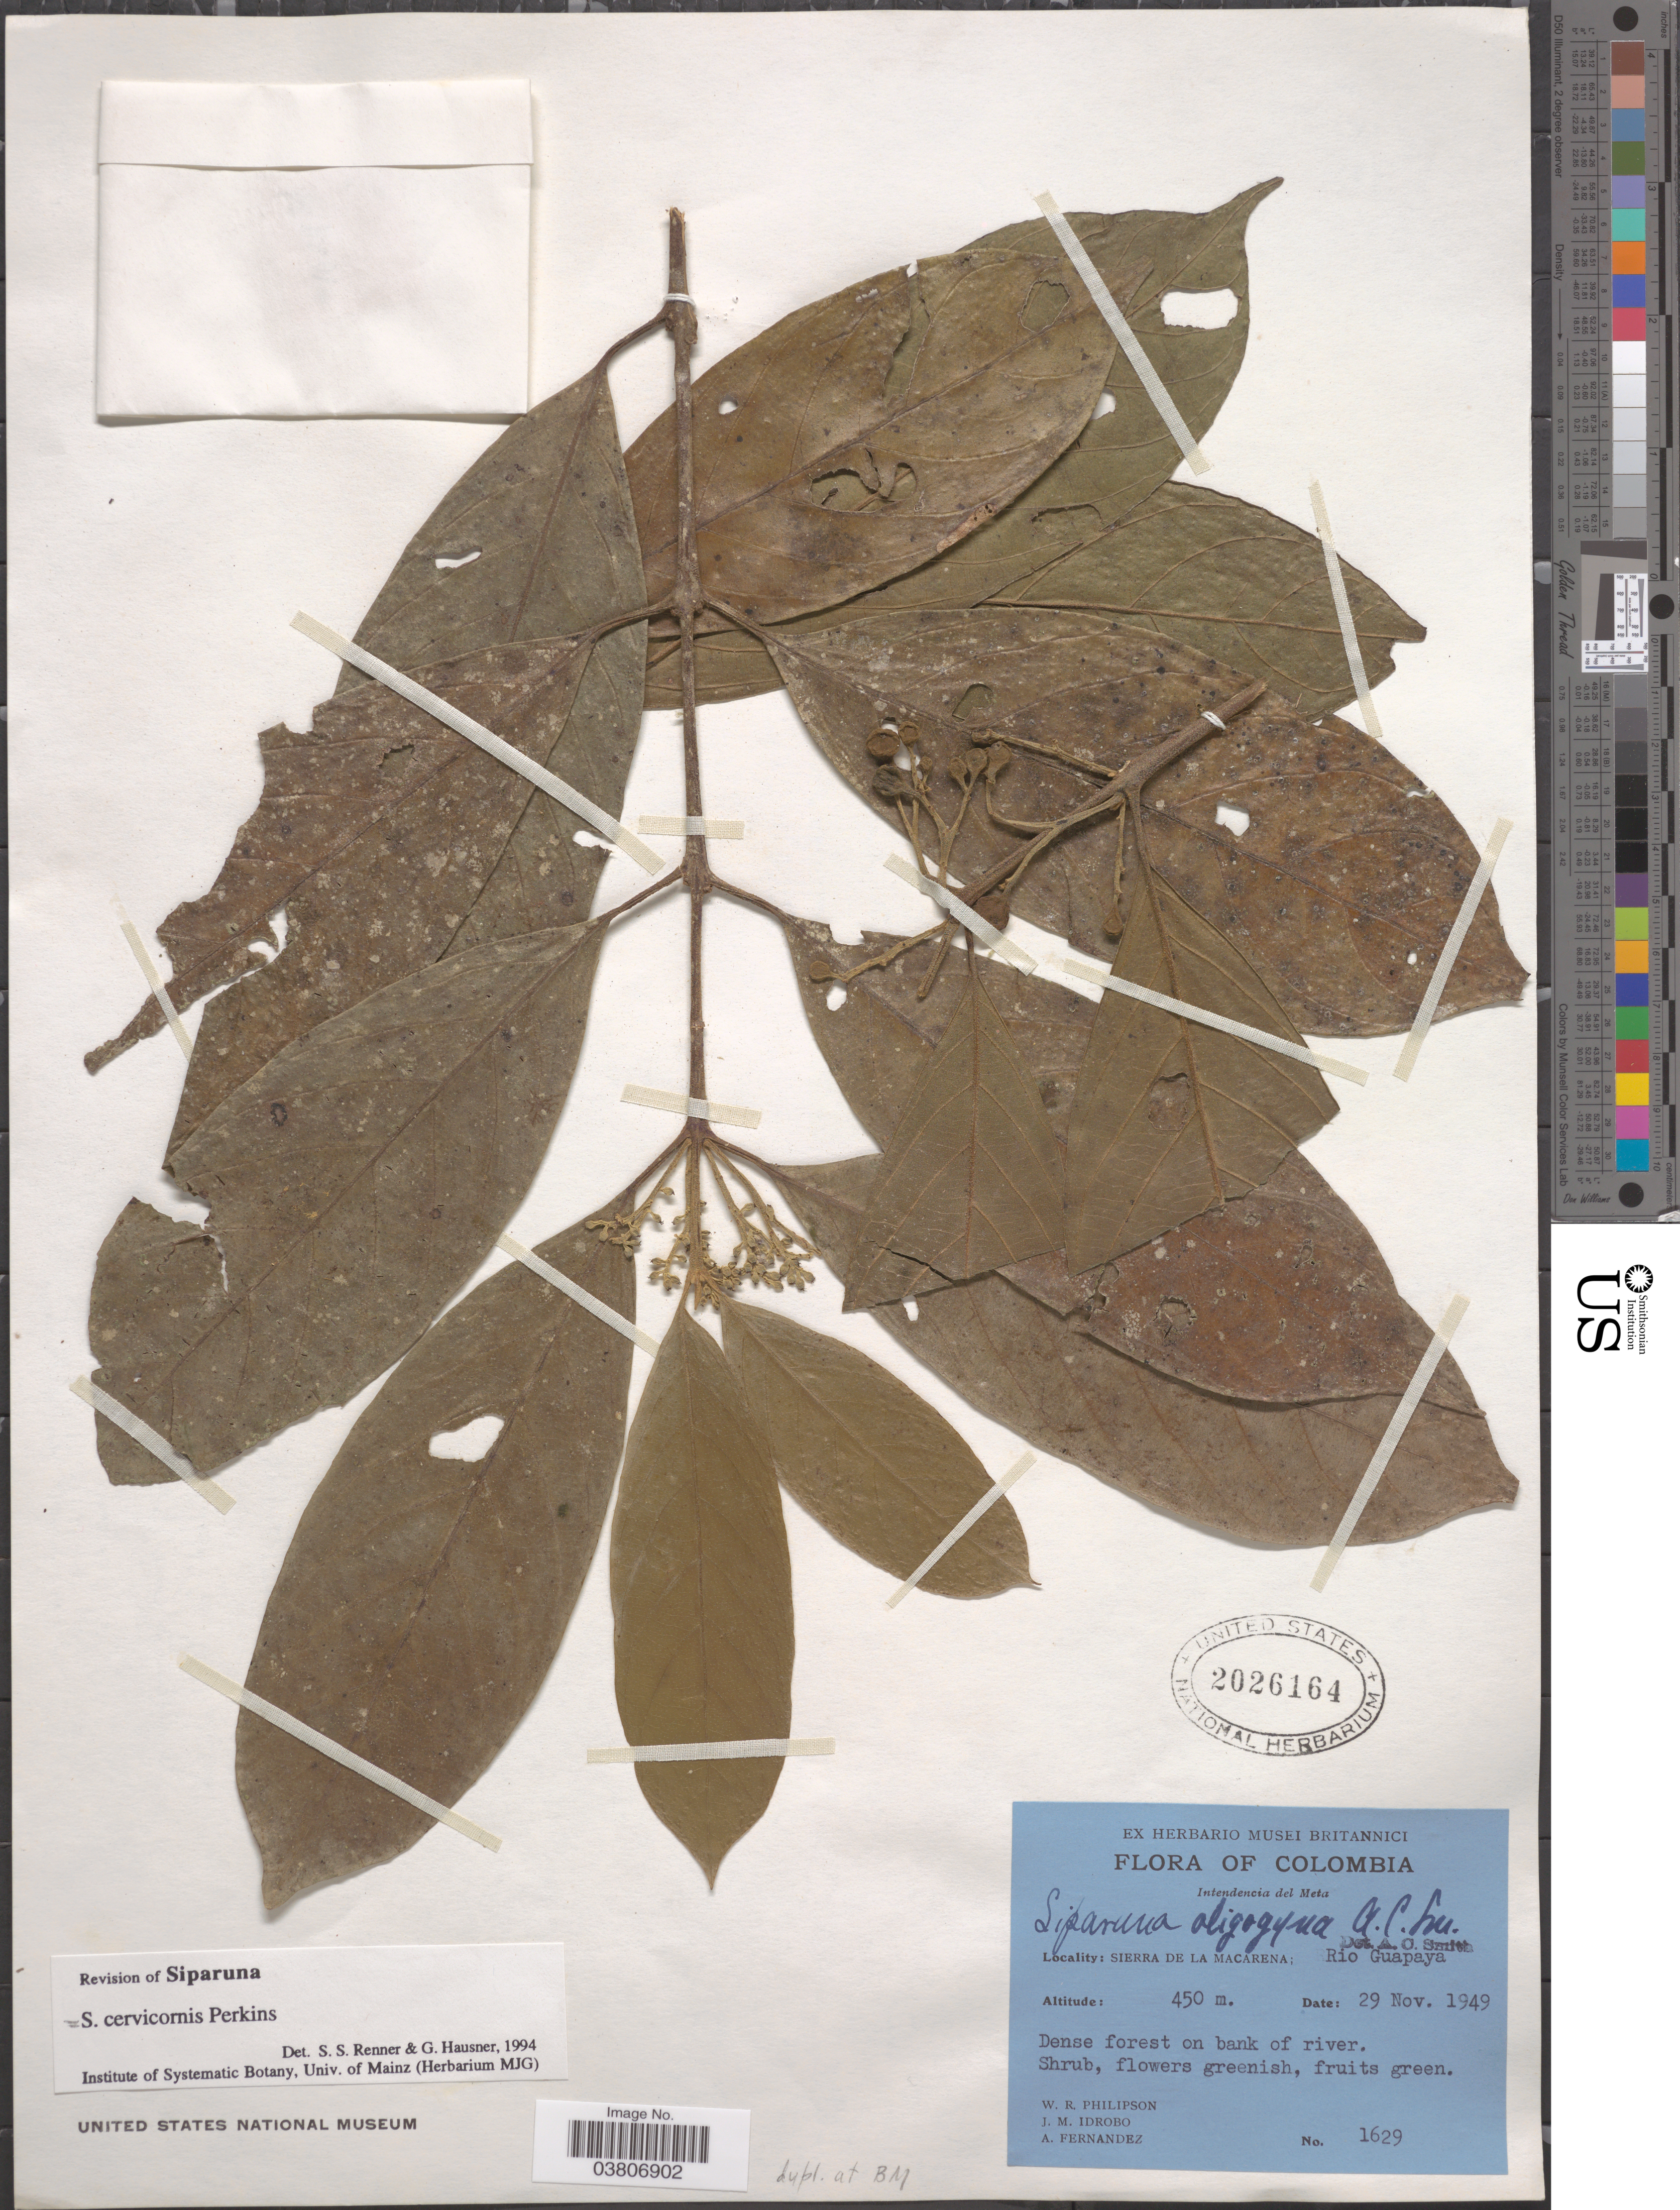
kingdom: Plantae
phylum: Tracheophyta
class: Magnoliopsida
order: Laurales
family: Siparunaceae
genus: Siparuna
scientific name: Siparuna cervicornis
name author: Perkins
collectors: W. R. Philipson, J. M. Idrobo & A. Fernandez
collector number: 1629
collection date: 1949-11-29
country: Colombia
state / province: Meta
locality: Intendencia del Meta. Sierra de La Macarena; Rio Guapaya.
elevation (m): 450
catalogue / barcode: US 2026164